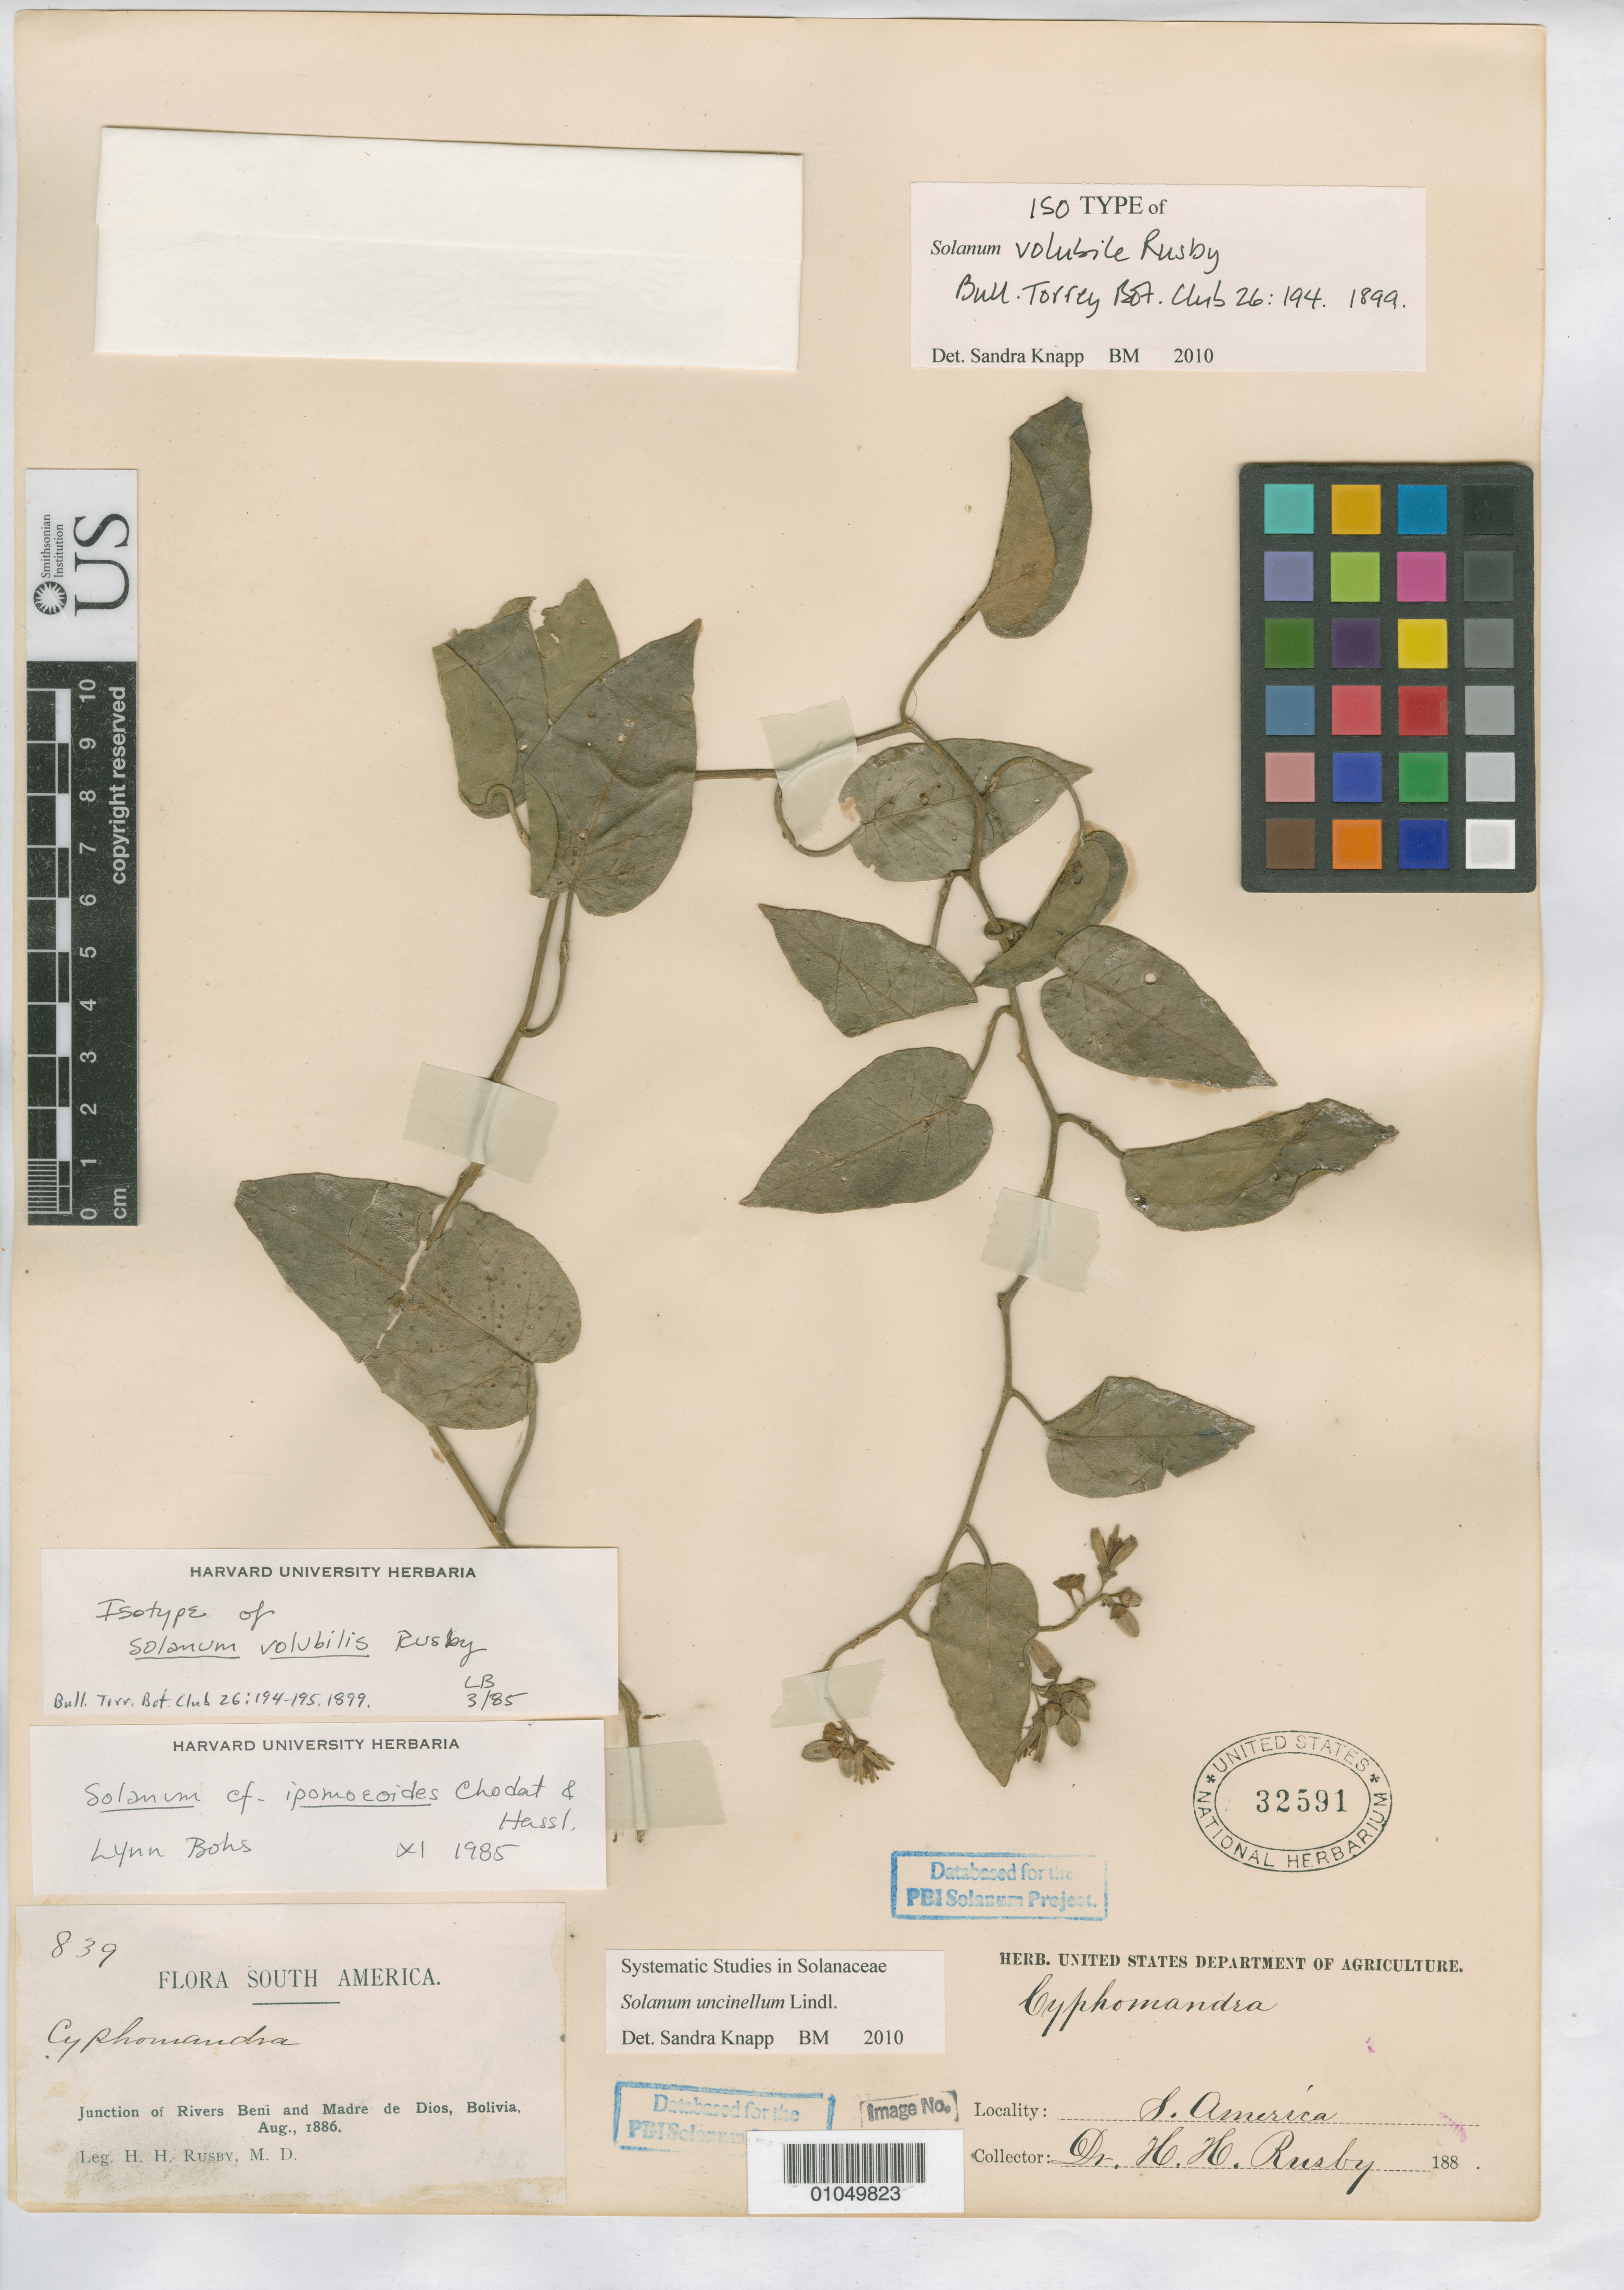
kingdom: Plantae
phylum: Tracheophyta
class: Magnoliopsida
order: Solanales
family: Solanaceae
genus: Solanum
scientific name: Solanum volubile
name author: Sw.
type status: Isotype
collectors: H. H. Rusby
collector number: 839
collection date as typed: Aug 1886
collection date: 1886-08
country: Bolivia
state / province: Beni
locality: Junction of Rivers Beni and Madre de Dios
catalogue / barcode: US 32591